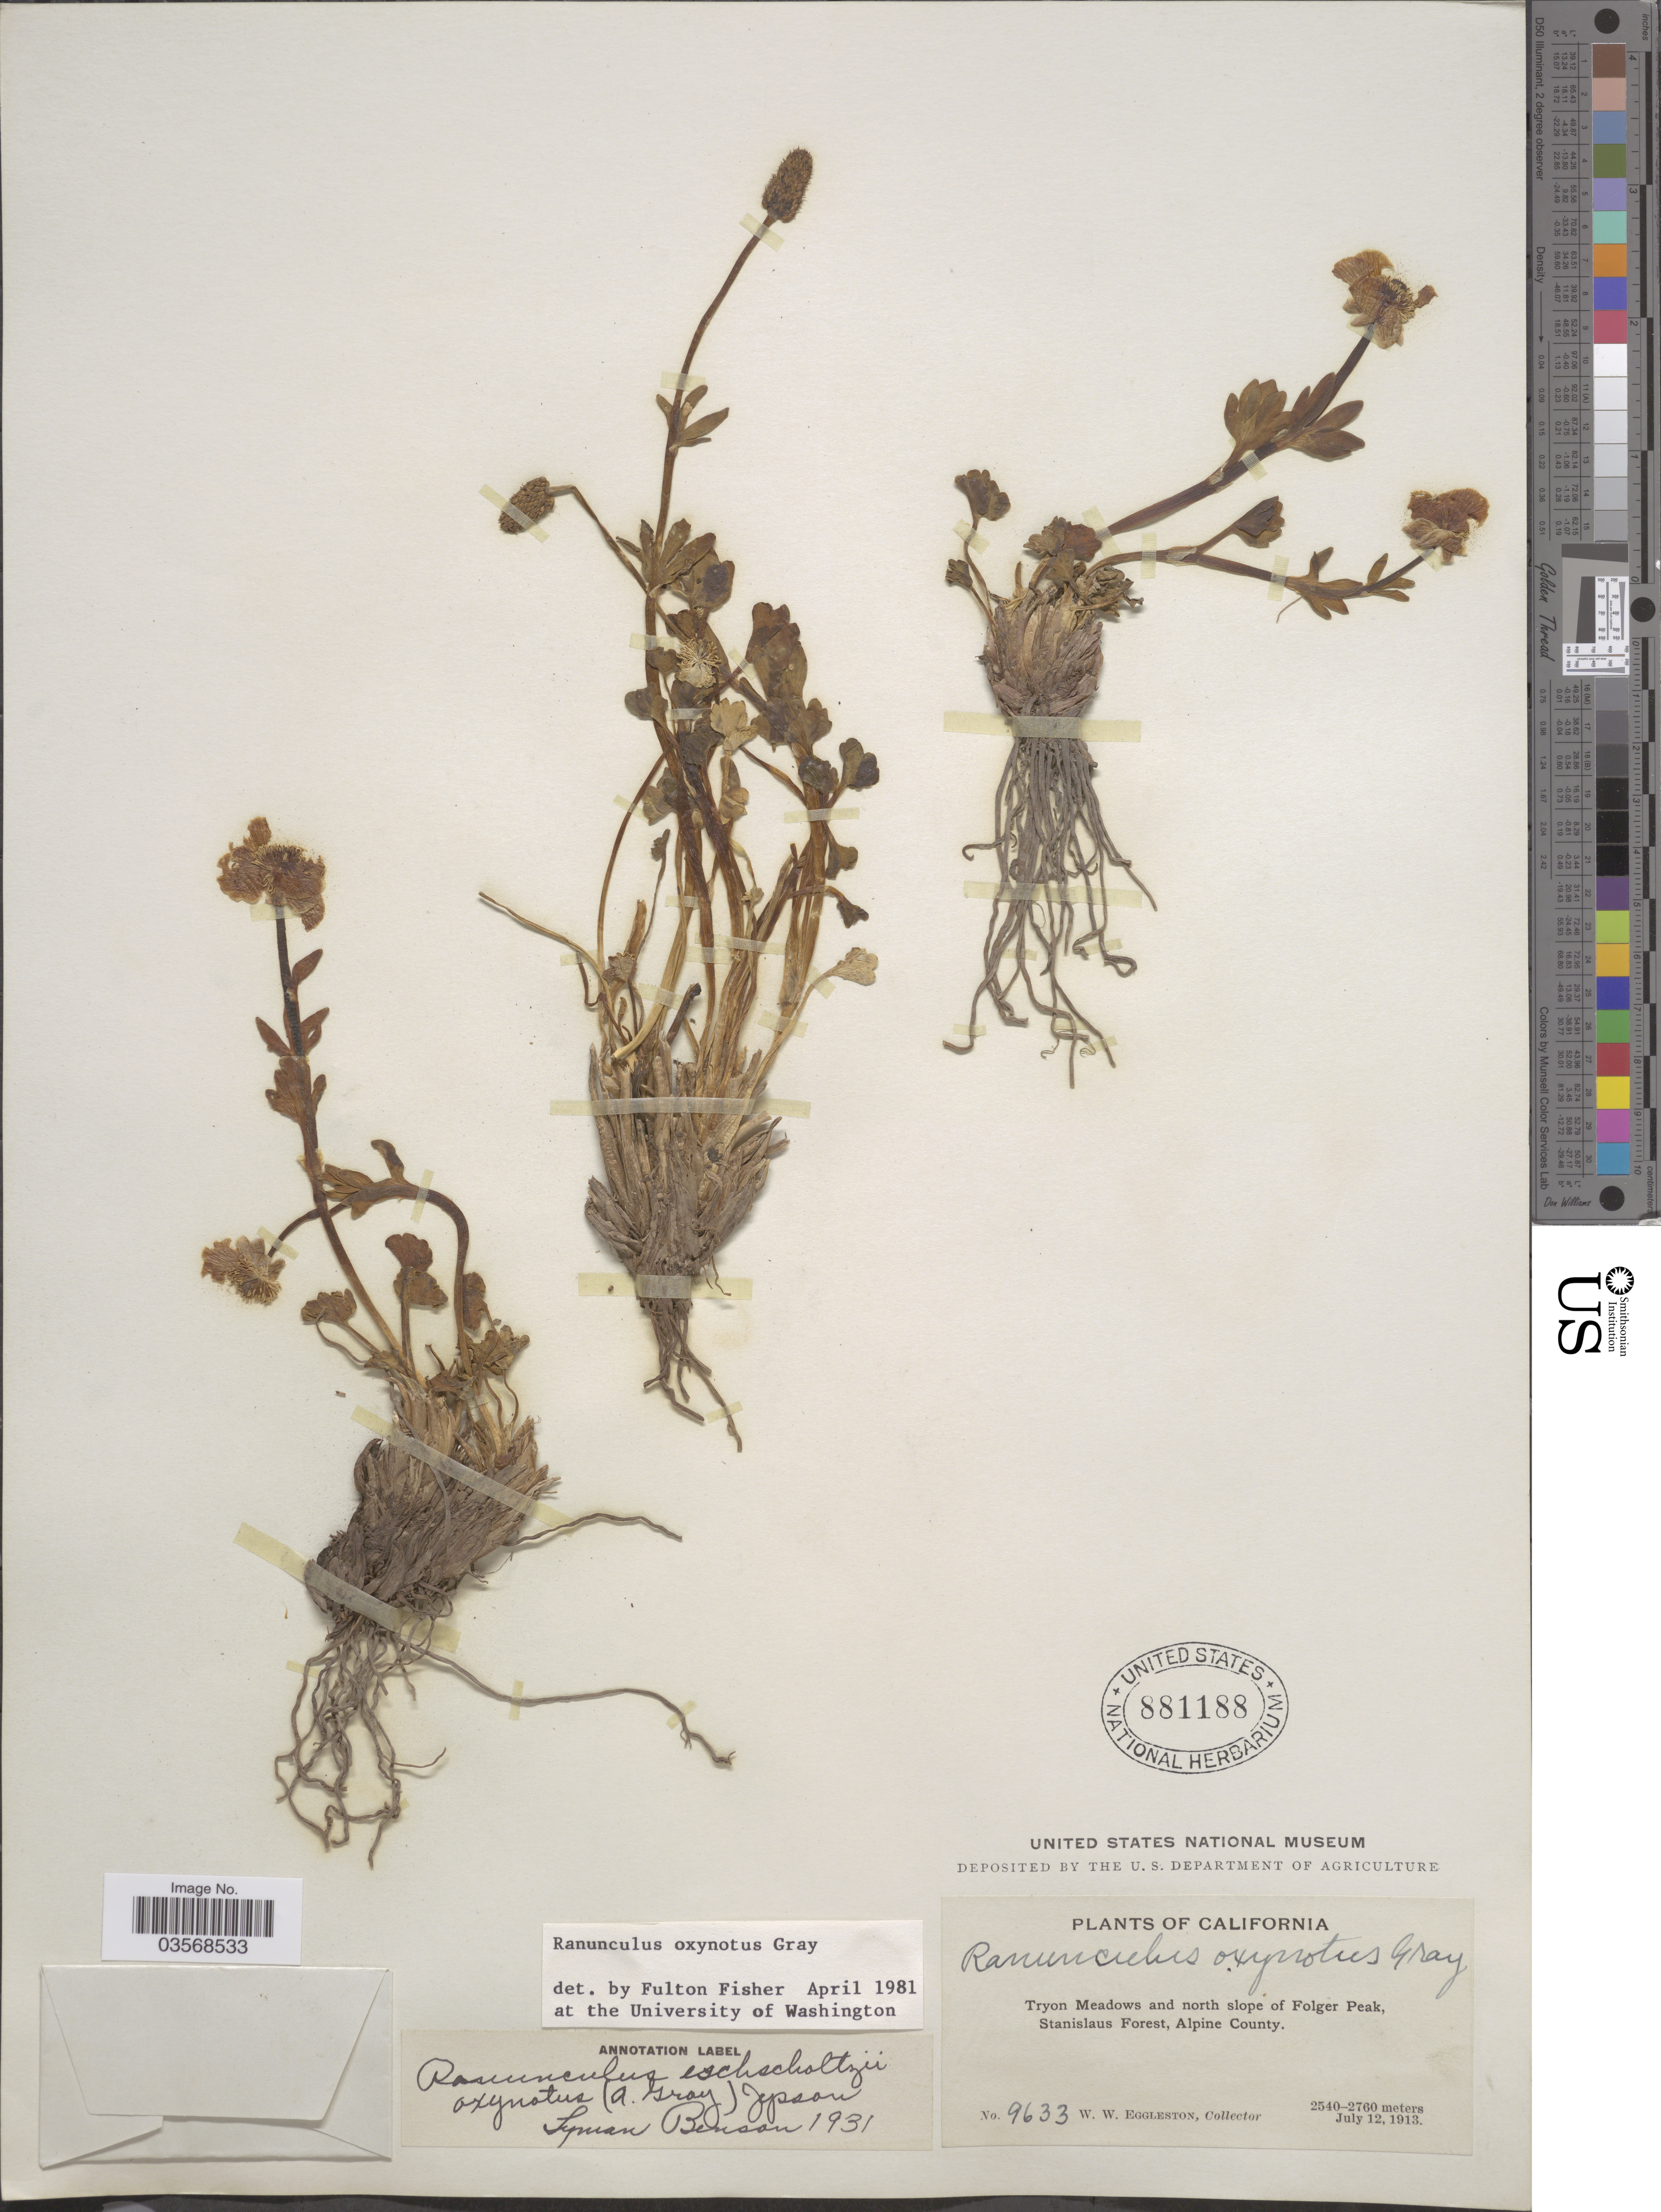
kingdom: Plantae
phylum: Tracheophyta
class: Magnoliopsida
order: Ranunculales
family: Ranunculaceae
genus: Ranunculus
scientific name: Ranunculus oxynotus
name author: A. Gray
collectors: W. W. Eggleston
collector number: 9633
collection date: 1913-07-12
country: United States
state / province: California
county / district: Alpine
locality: Tryon Meadows and north slope of Folger Peak, Stanislaus Forest, Alpine County.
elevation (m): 2540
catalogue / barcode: US 881188